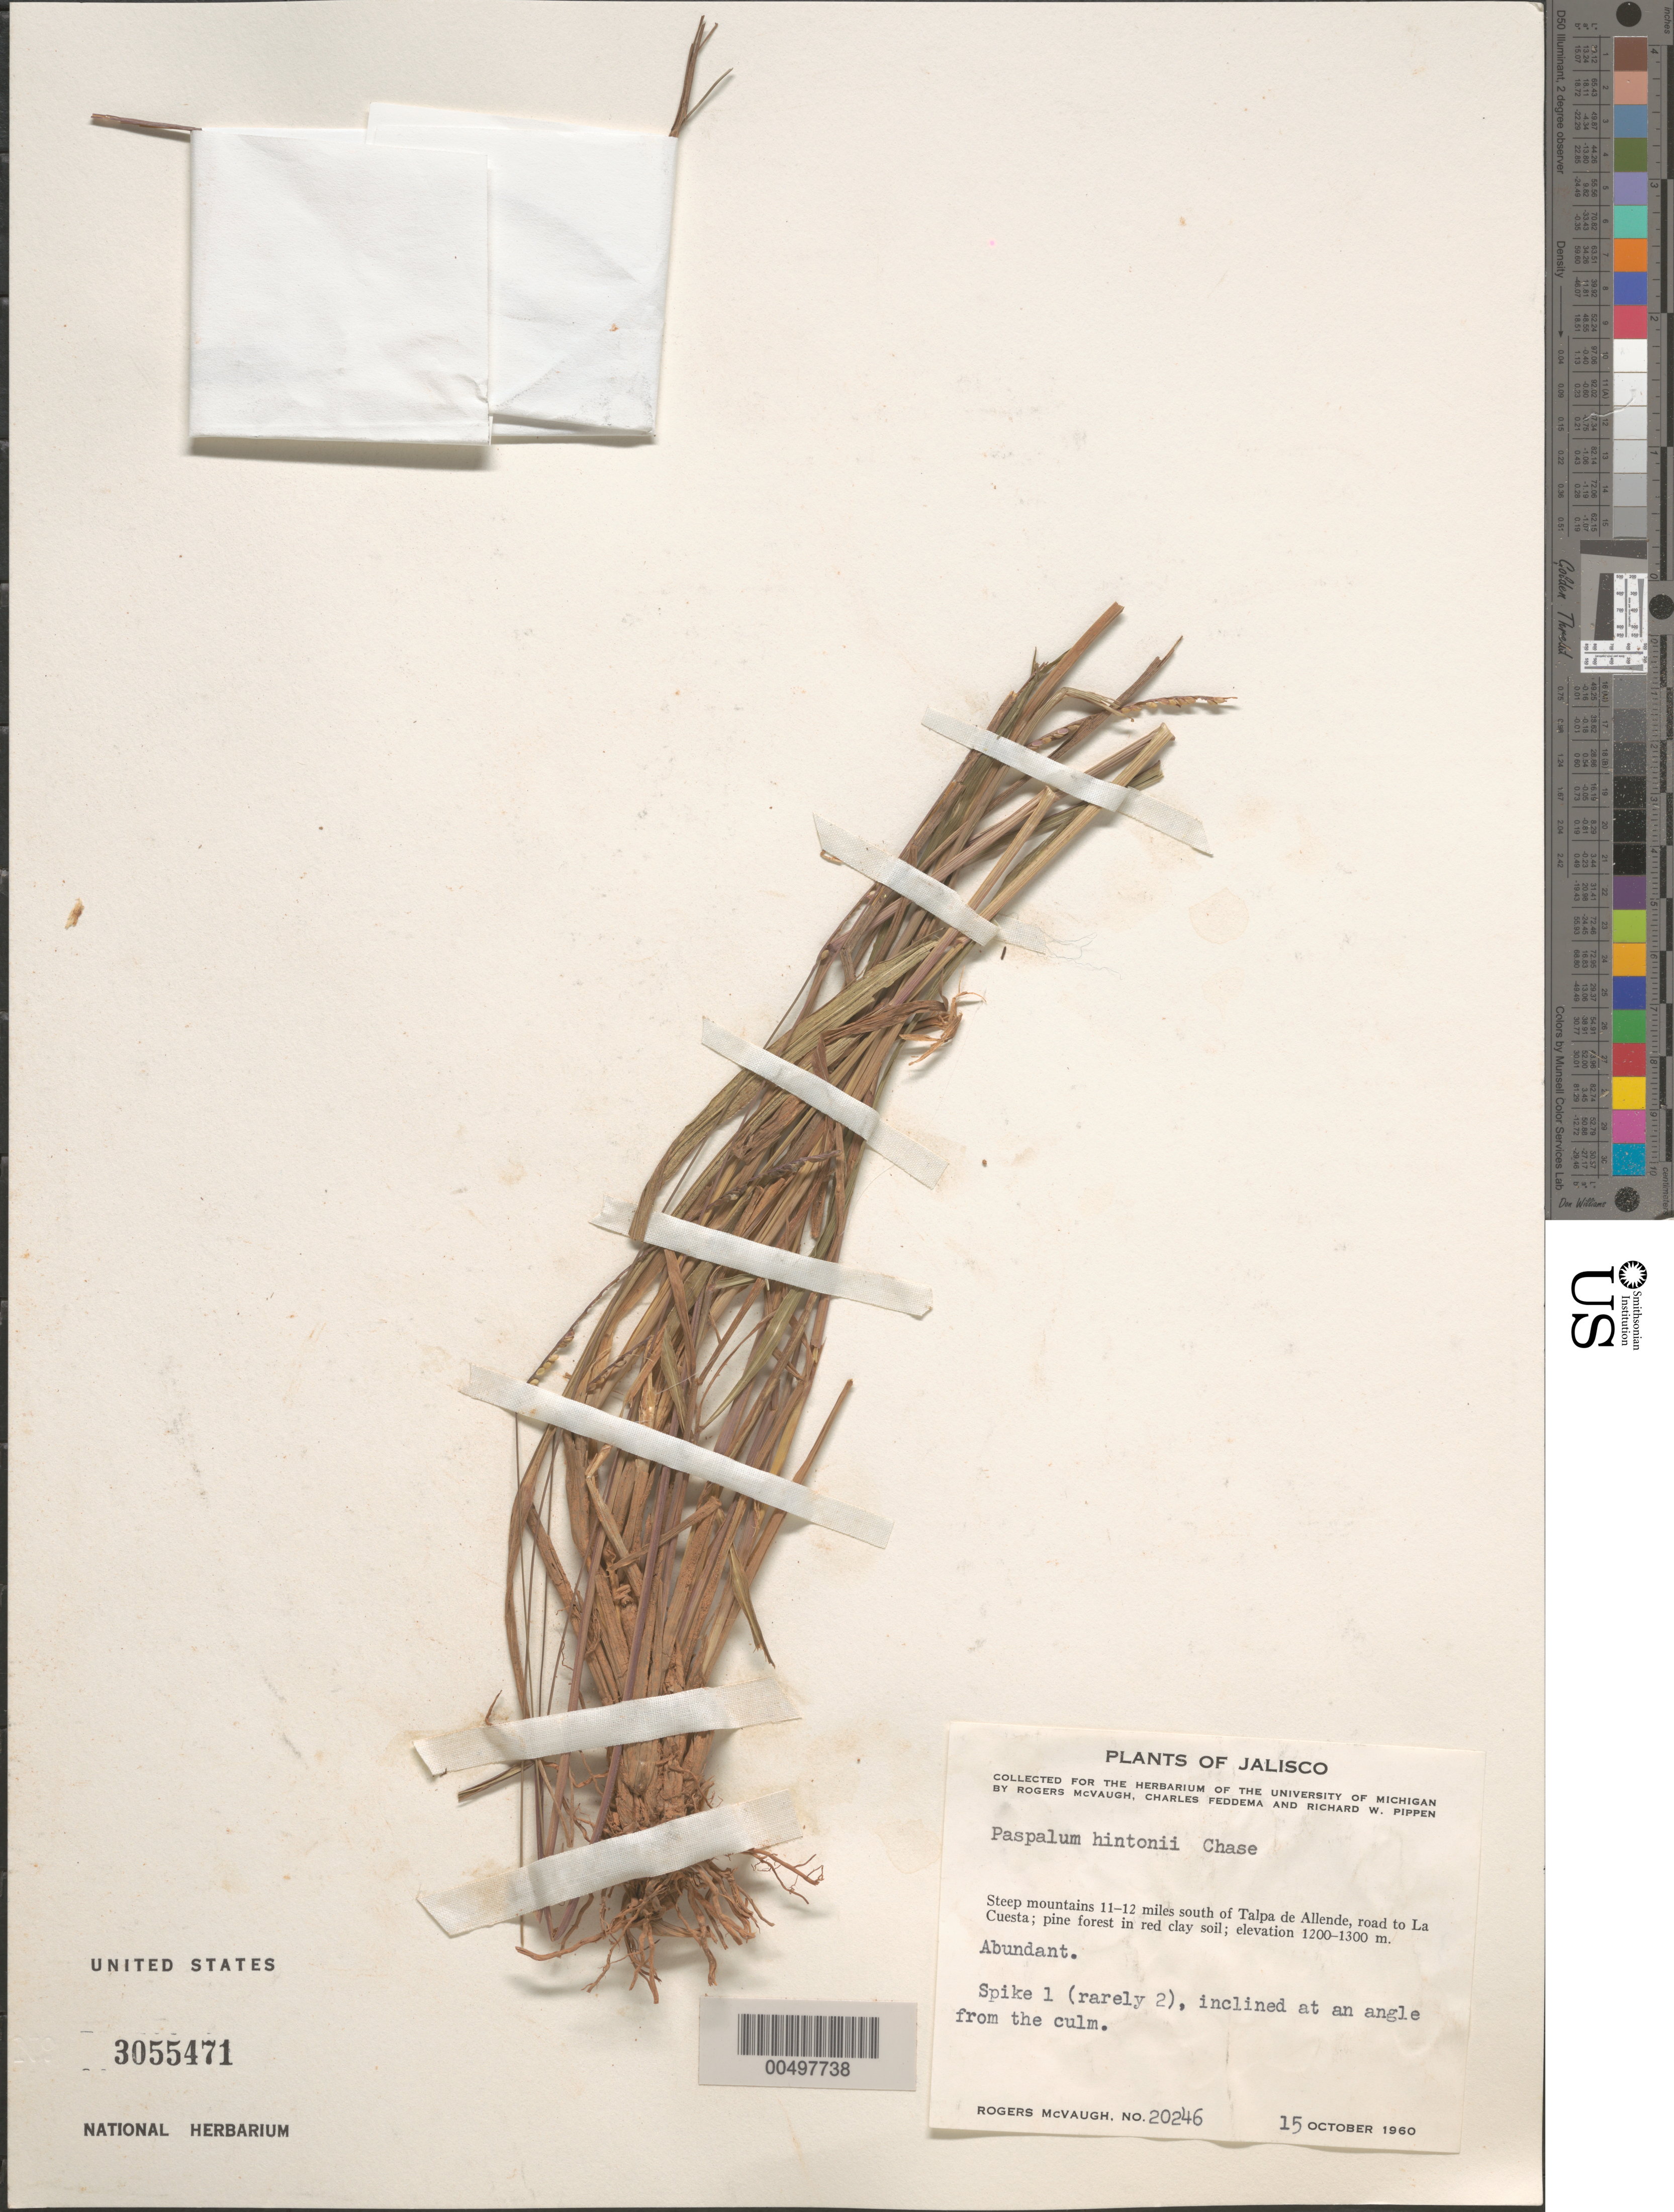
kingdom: Plantae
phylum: Tracheophyta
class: Liliopsida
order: Poales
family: Poaceae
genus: Paspalum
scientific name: Paspalum hintonii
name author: Chase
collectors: R. McVaugh, C. Feddema & R. W. Pippen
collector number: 20246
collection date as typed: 15 Oct 1960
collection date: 1960-10-15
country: Mexico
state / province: Jalisco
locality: Mts 11-12 mi S of Talpa de Allende, rd to La Cuesta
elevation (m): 1200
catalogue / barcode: US 3055471